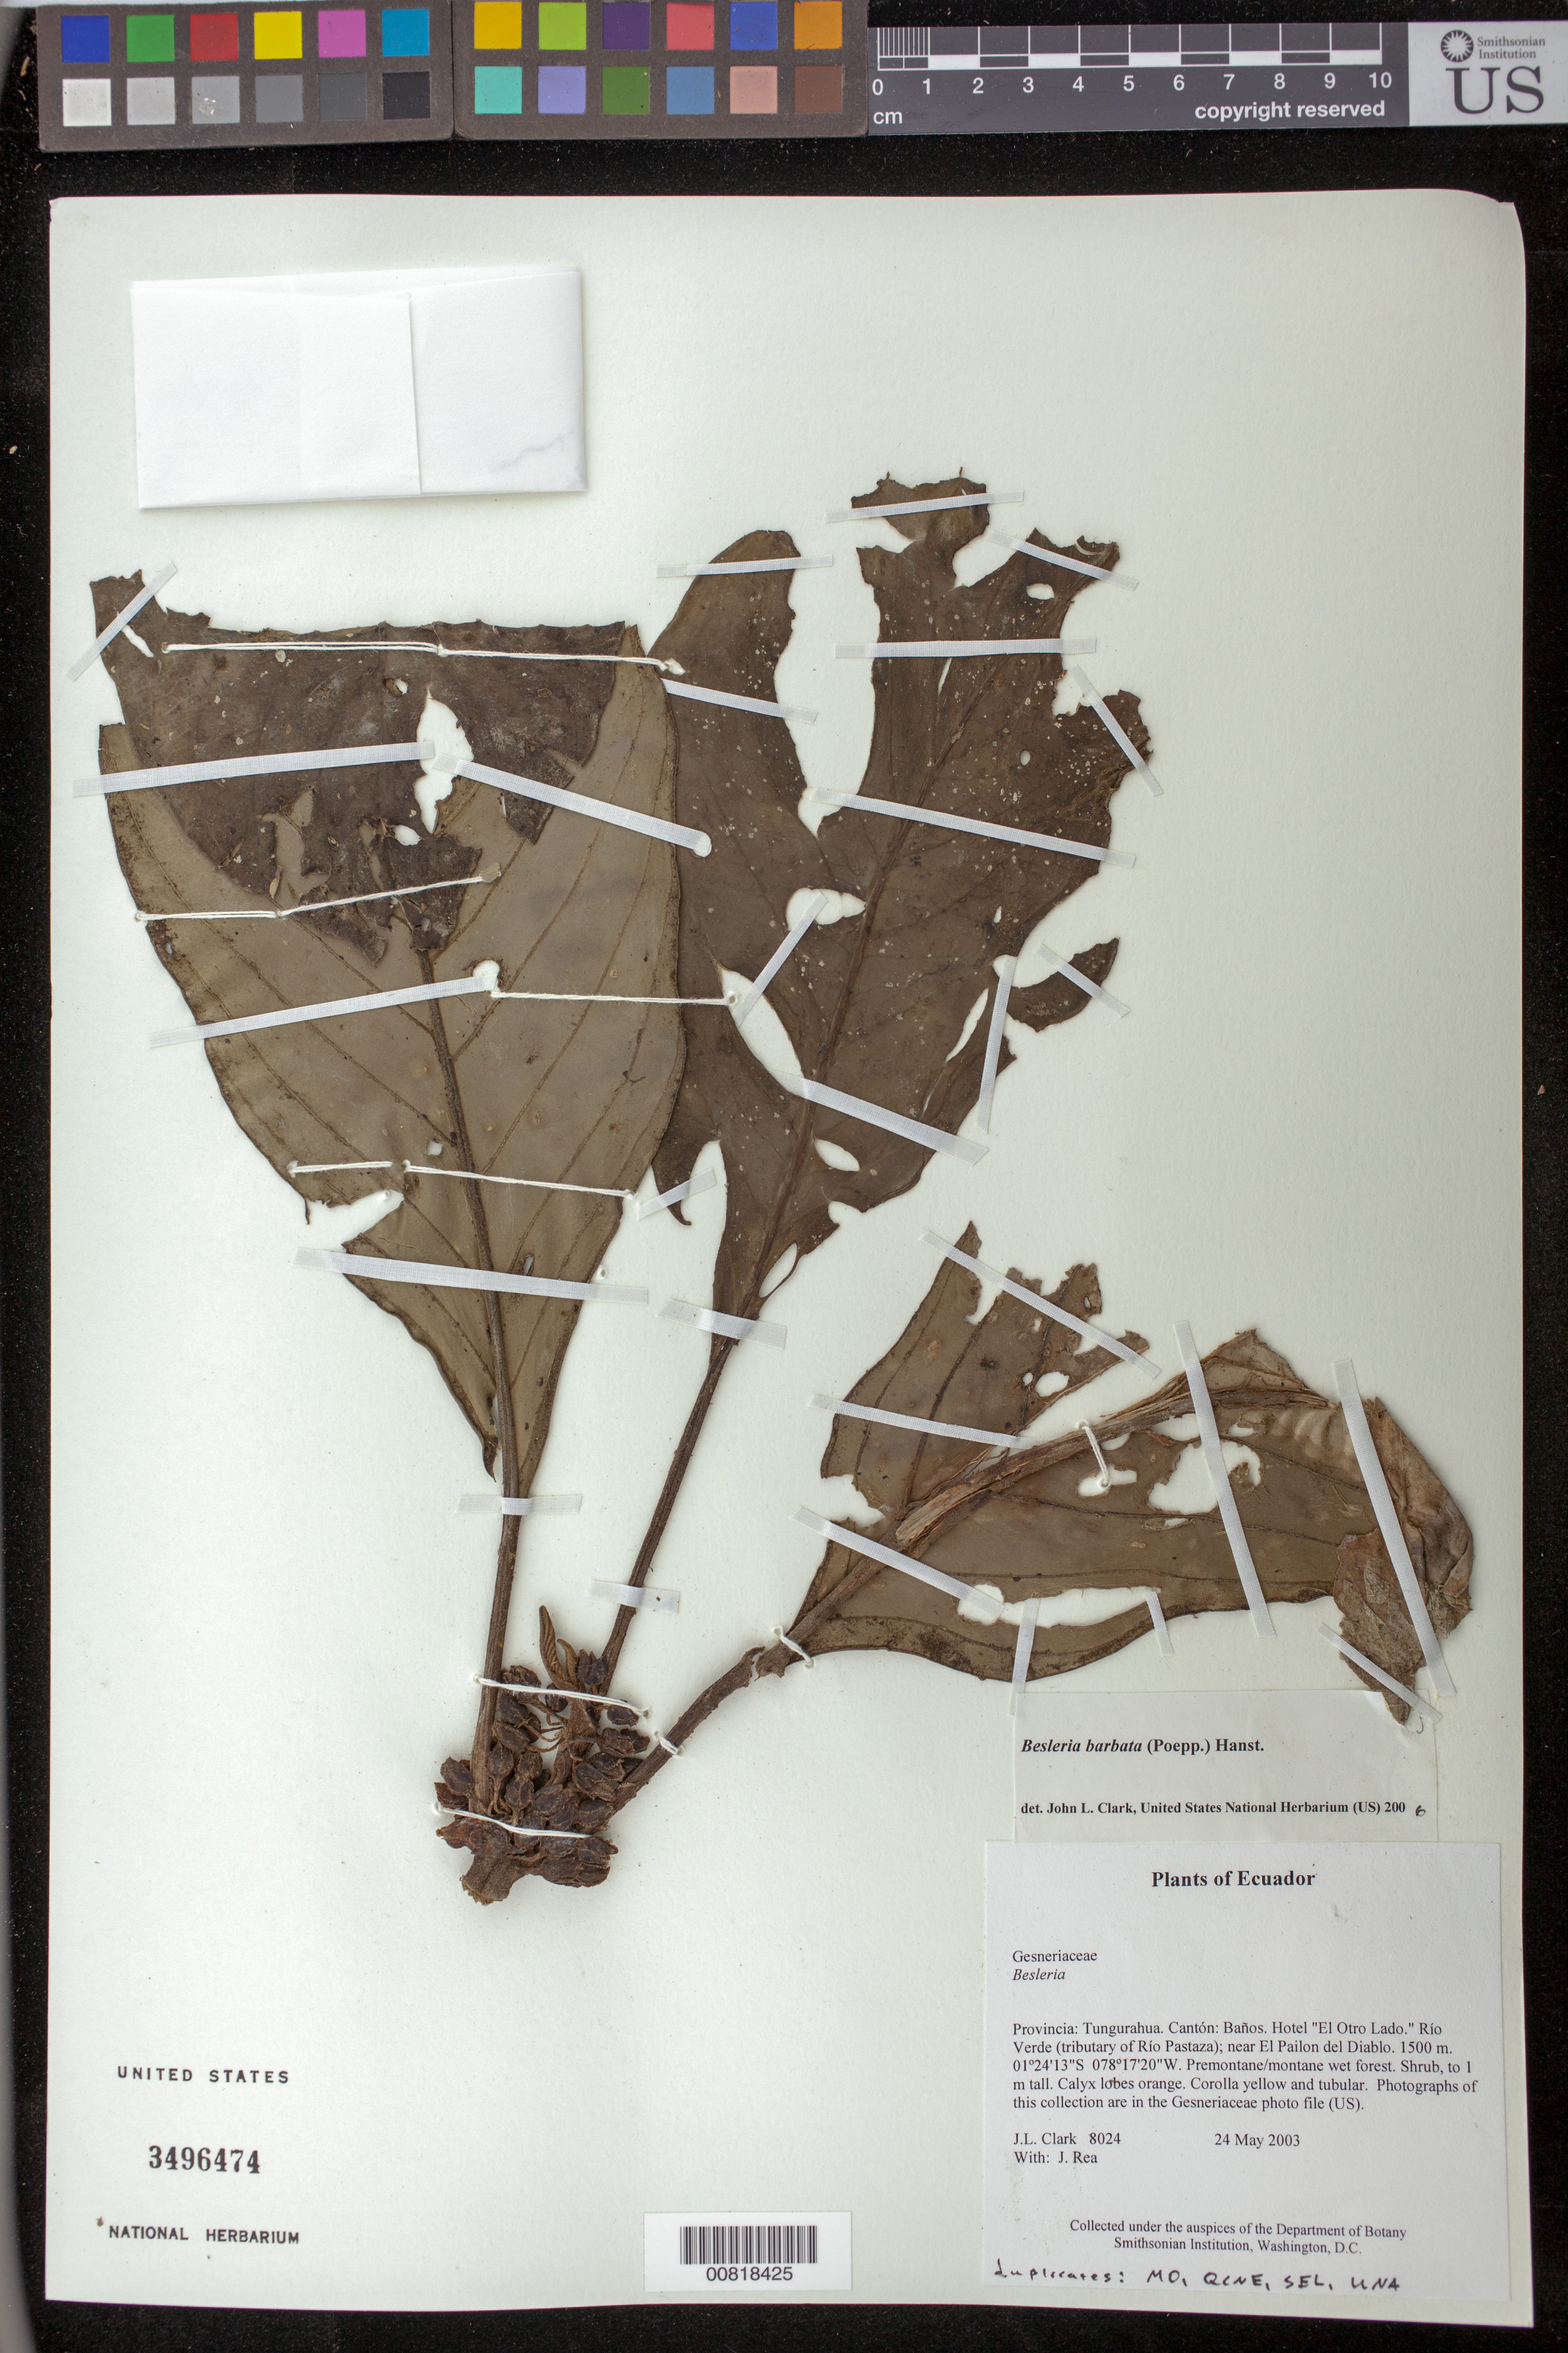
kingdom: Plantae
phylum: Tracheophyta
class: Magnoliopsida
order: Lamiales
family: Gesneriaceae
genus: Besleria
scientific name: Besleria barbata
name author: (Poepp.) Hanst.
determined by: Clark, J. L., (SEL), The Marie Selby Botanical Garden (UNITED STATES)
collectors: J. L. Clark & J. Rea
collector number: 8024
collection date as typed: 24 May 2003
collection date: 2003-05-24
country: Ecuador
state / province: Tungurahua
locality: Baños. Hotel "El Otro Lado." Río Verde (tributary of Río Pastaza); near El Pailon del Diablo.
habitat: Premontane/montane wet forest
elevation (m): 1500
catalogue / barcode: US 3496474